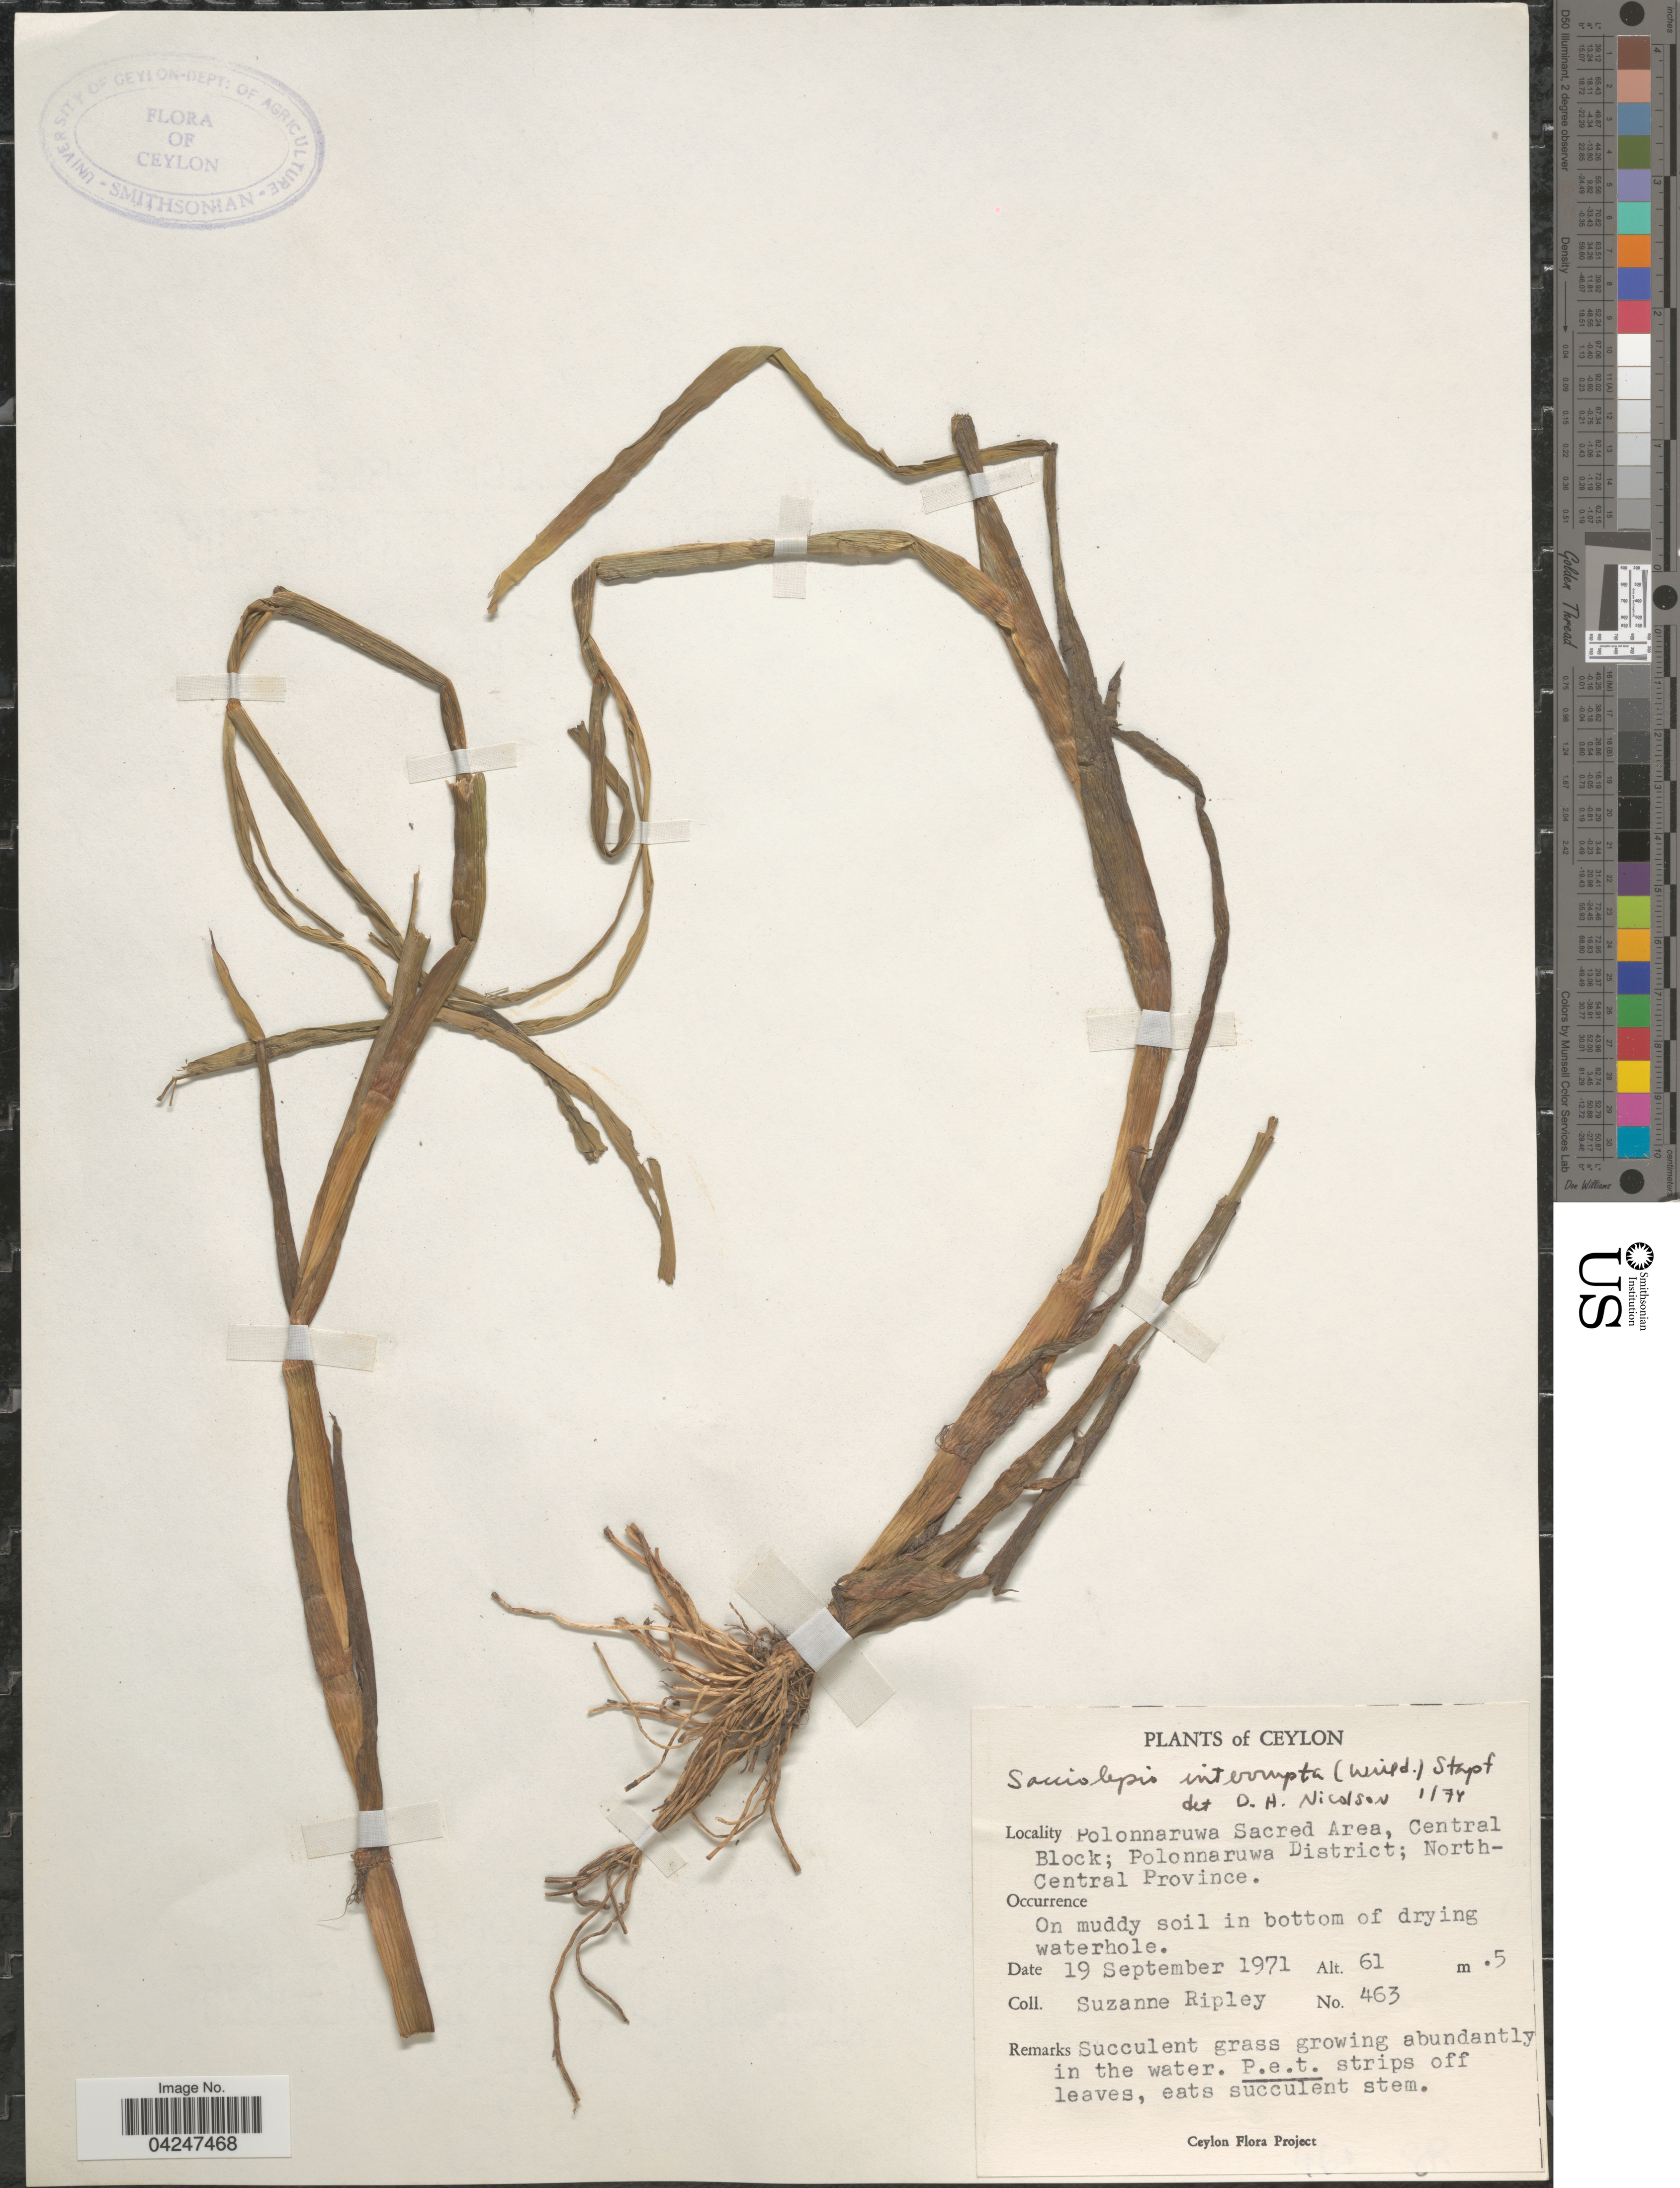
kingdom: Plantae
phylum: Tracheophyta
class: Liliopsida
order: Poales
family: Poaceae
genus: Sacciolepis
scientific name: Sacciolepis interrupta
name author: (Willd.) Stapf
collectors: S. Ripley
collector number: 463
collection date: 1971-09-19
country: Sri Lanka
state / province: North Central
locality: Ceylon. Polonnaruwa Sacred Area, Central Block; Polonnaruwa District. On muddy soil in bottom of drying waterhole.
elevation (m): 61